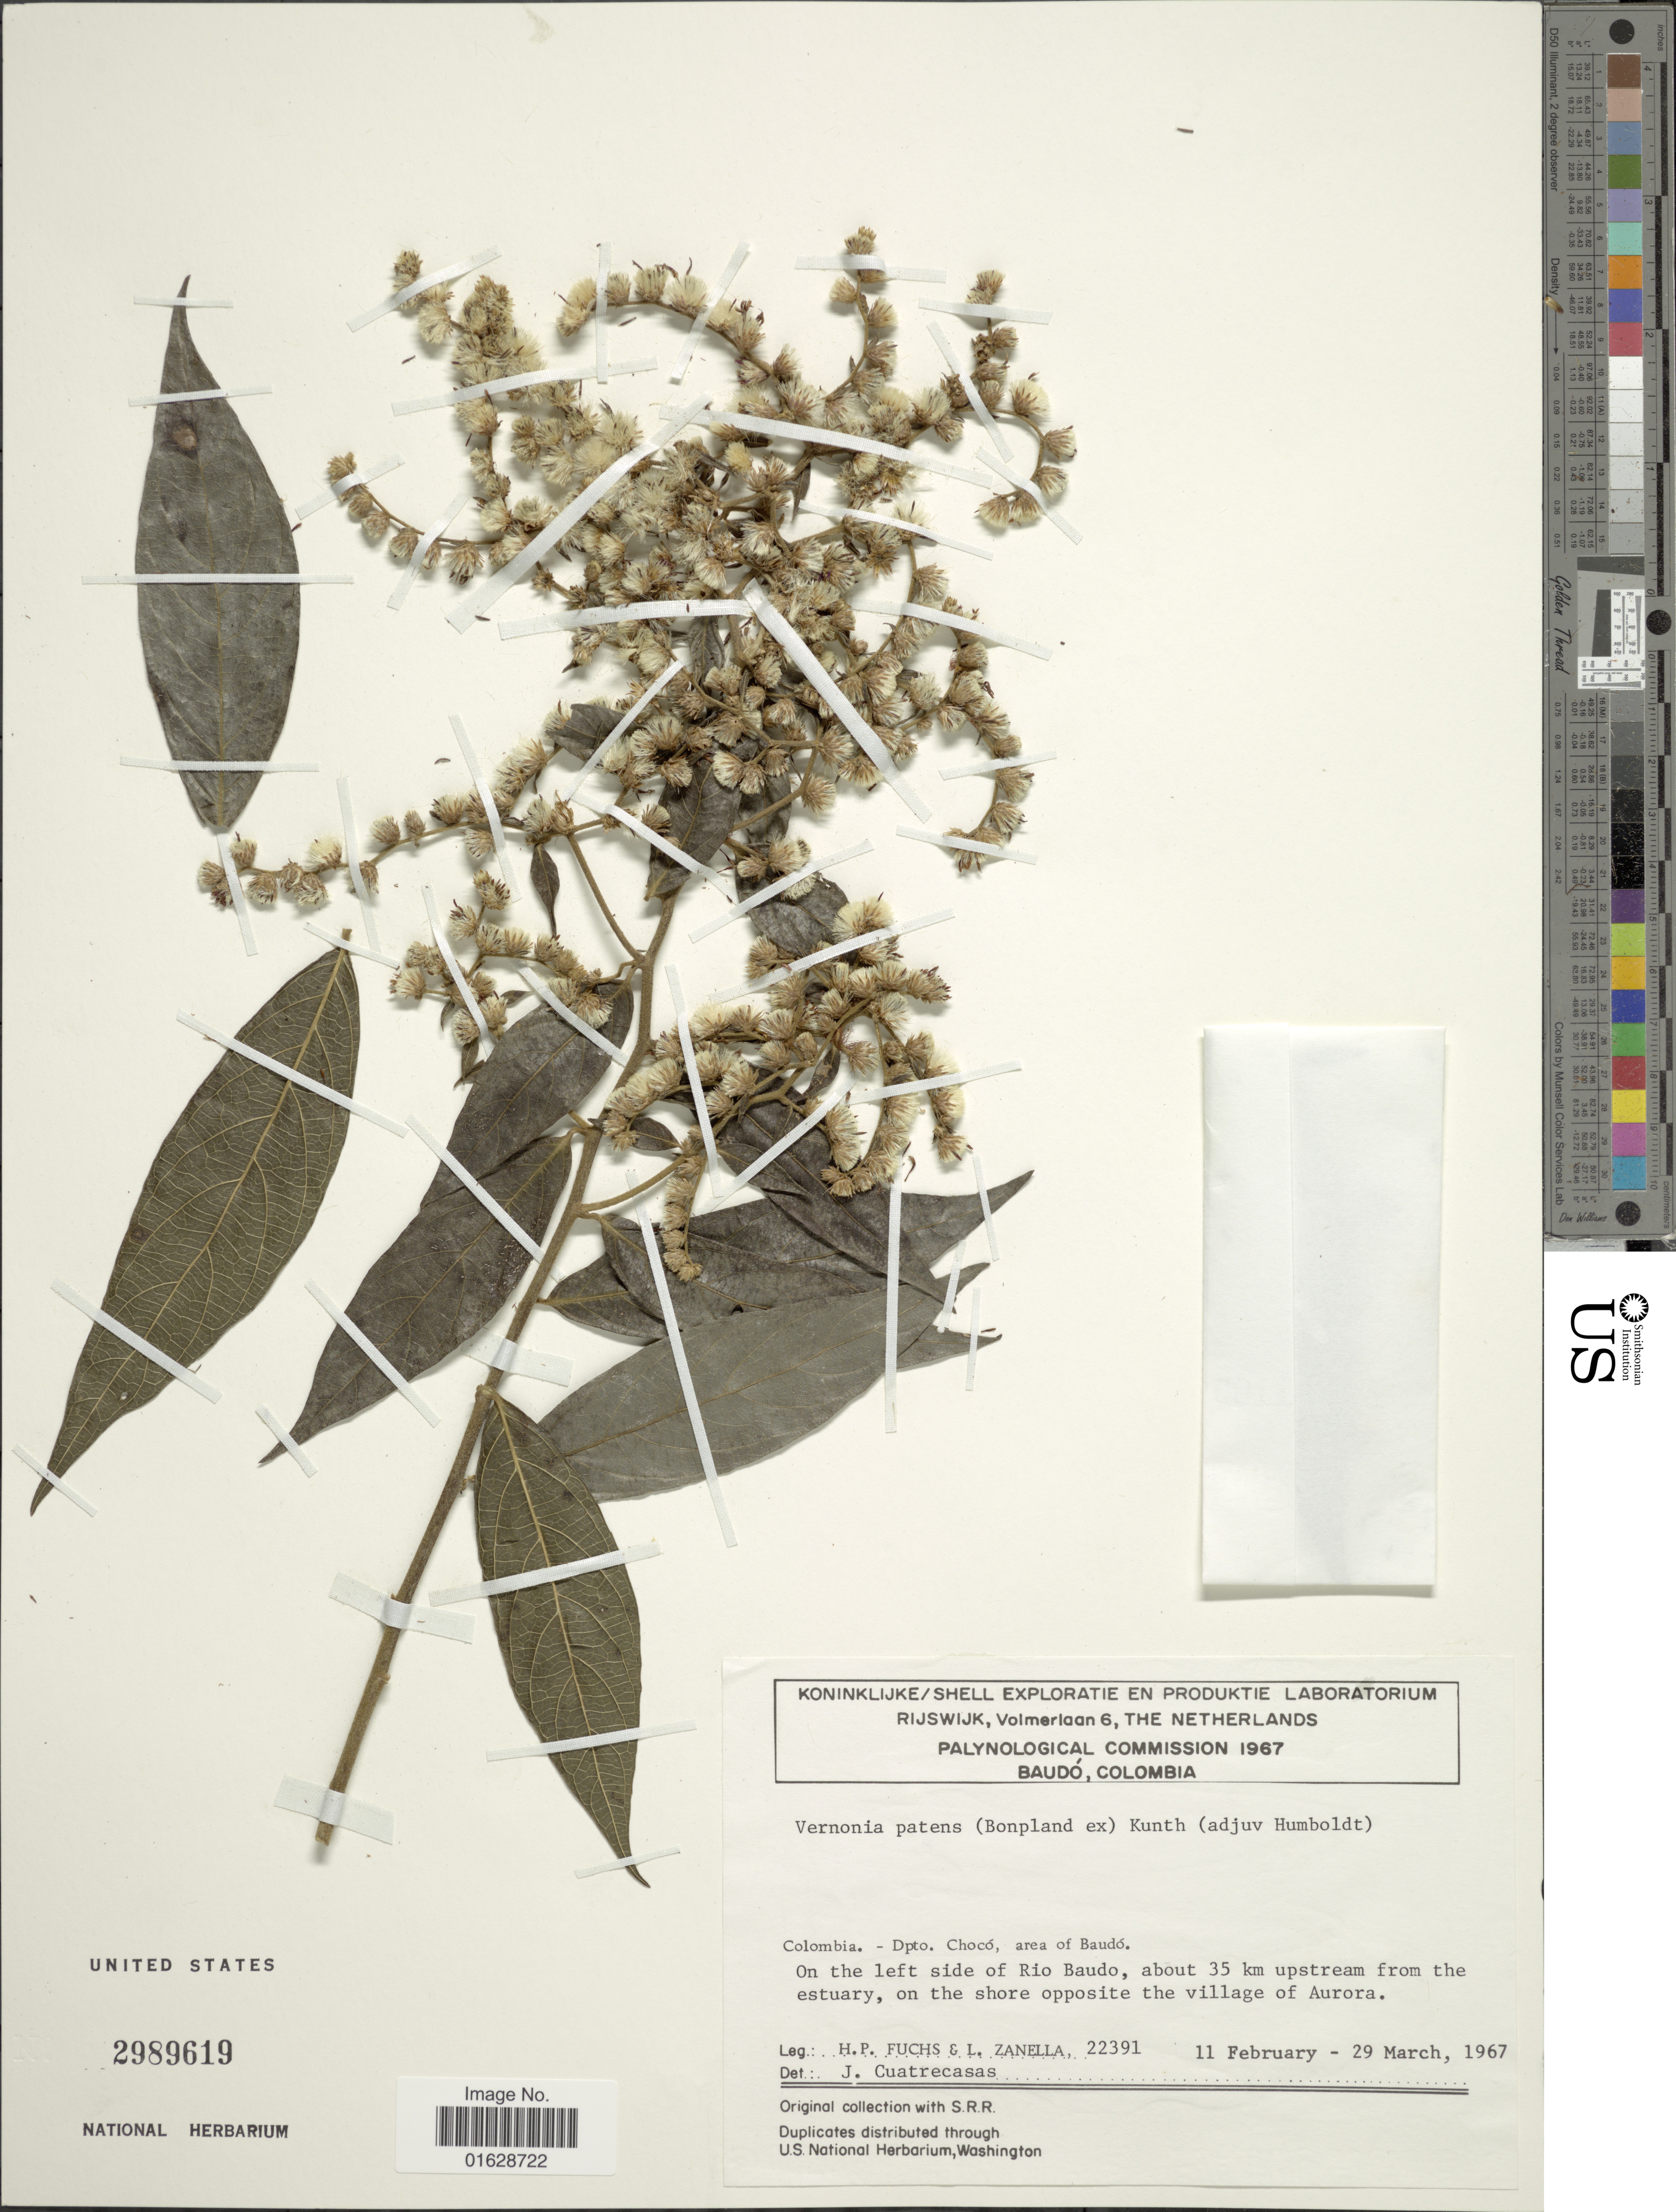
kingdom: Plantae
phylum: Tracheophyta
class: Magnoliopsida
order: Asterales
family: Asteraceae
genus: Lepidaploa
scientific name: Lepidaploa canescens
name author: (Kunth) H. Rob.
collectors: H. P. Fuchs & L. Zanella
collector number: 22391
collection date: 1967-02-11/1967-03-29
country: Colombia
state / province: Chocó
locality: Colombia. Dpto. Choco, area of of Baudo. On the left side of Rio Baudo, about 35 km upstream from the estuary, on the shore opposite the village of Aurora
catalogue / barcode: US 2989619